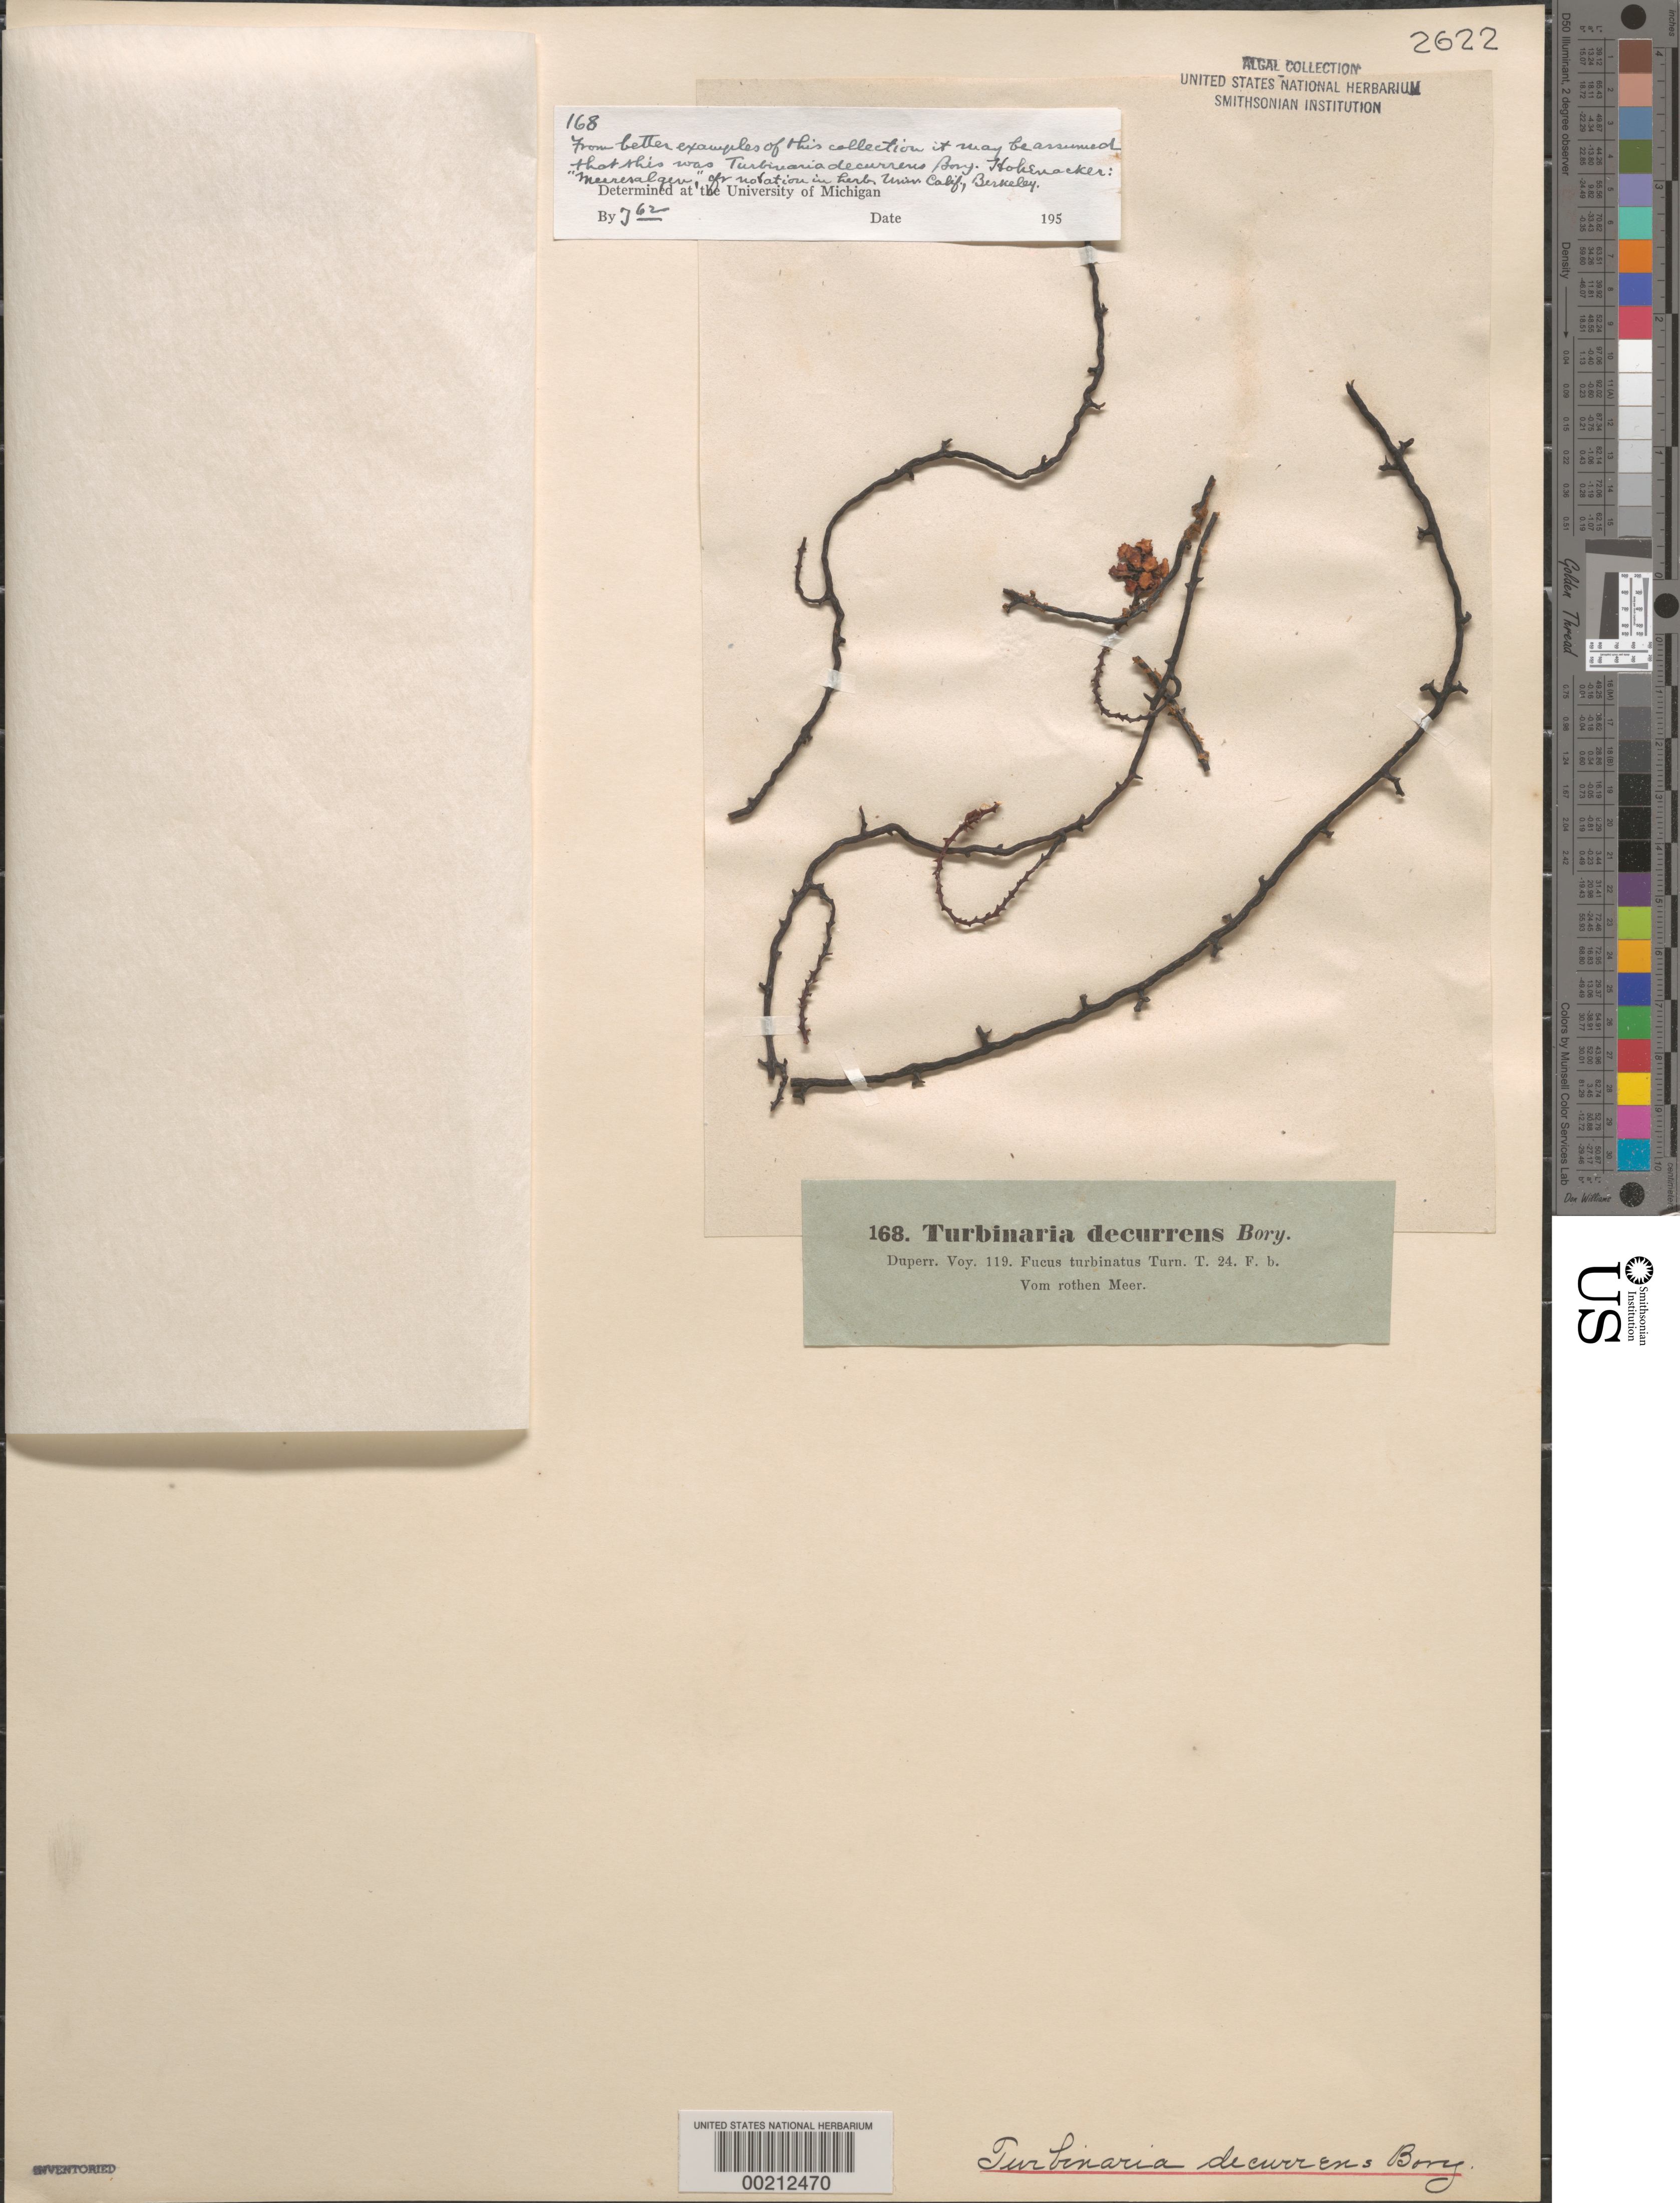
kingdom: Chromista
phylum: Ochrophyta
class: Phaeophyceae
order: Fucales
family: Sargassaceae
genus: Turbinaria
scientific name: Turbinaria decurrens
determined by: Taylor, William R.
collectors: R. F. Hohenacker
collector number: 168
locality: Red sea (roten meer)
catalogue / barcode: US 2622